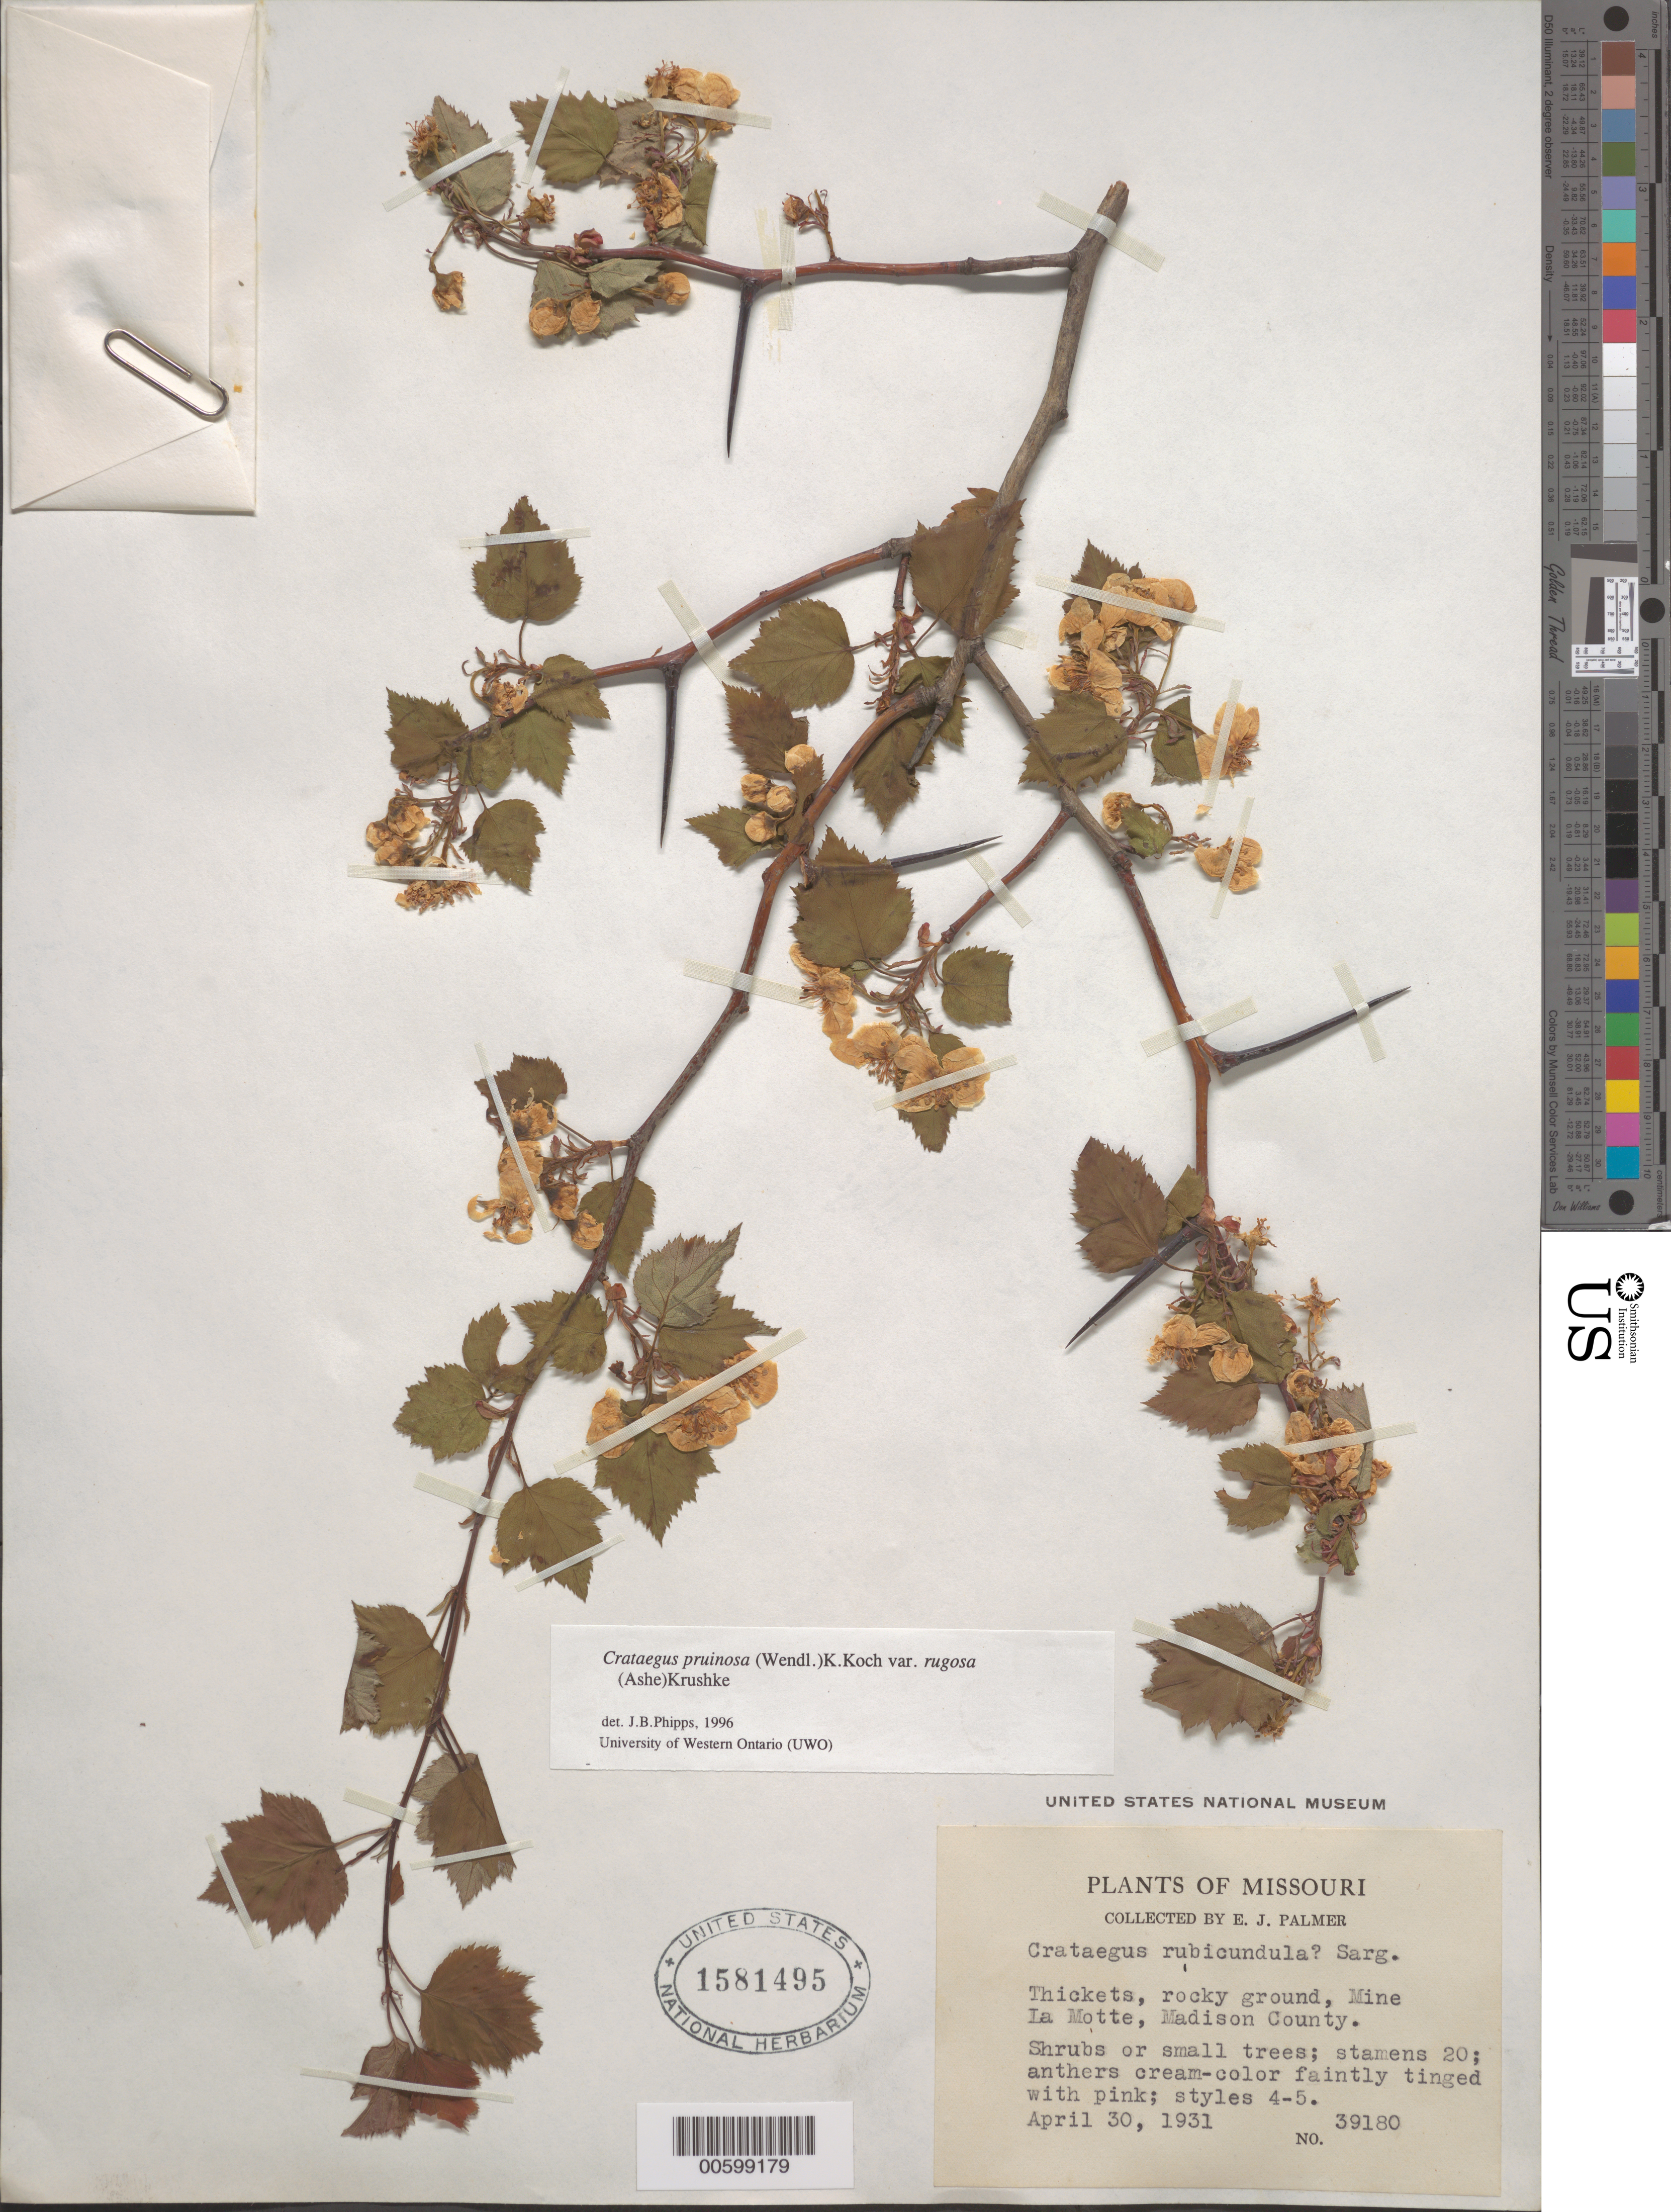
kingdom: Plantae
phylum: Tracheophyta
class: Magnoliopsida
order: Rosales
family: Rosaceae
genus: Crataegus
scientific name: Crataegus pruinosa var. rugosa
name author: (Ashe) Kruschke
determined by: Phipps, James B., (UWO), University of Western Ontario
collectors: E. J. Palmer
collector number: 39180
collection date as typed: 30 Apr 1931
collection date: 1931-04-30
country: United States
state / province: Missouri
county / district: Madison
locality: Mine La Motte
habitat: Thickets, rocky ground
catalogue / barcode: US 1581495